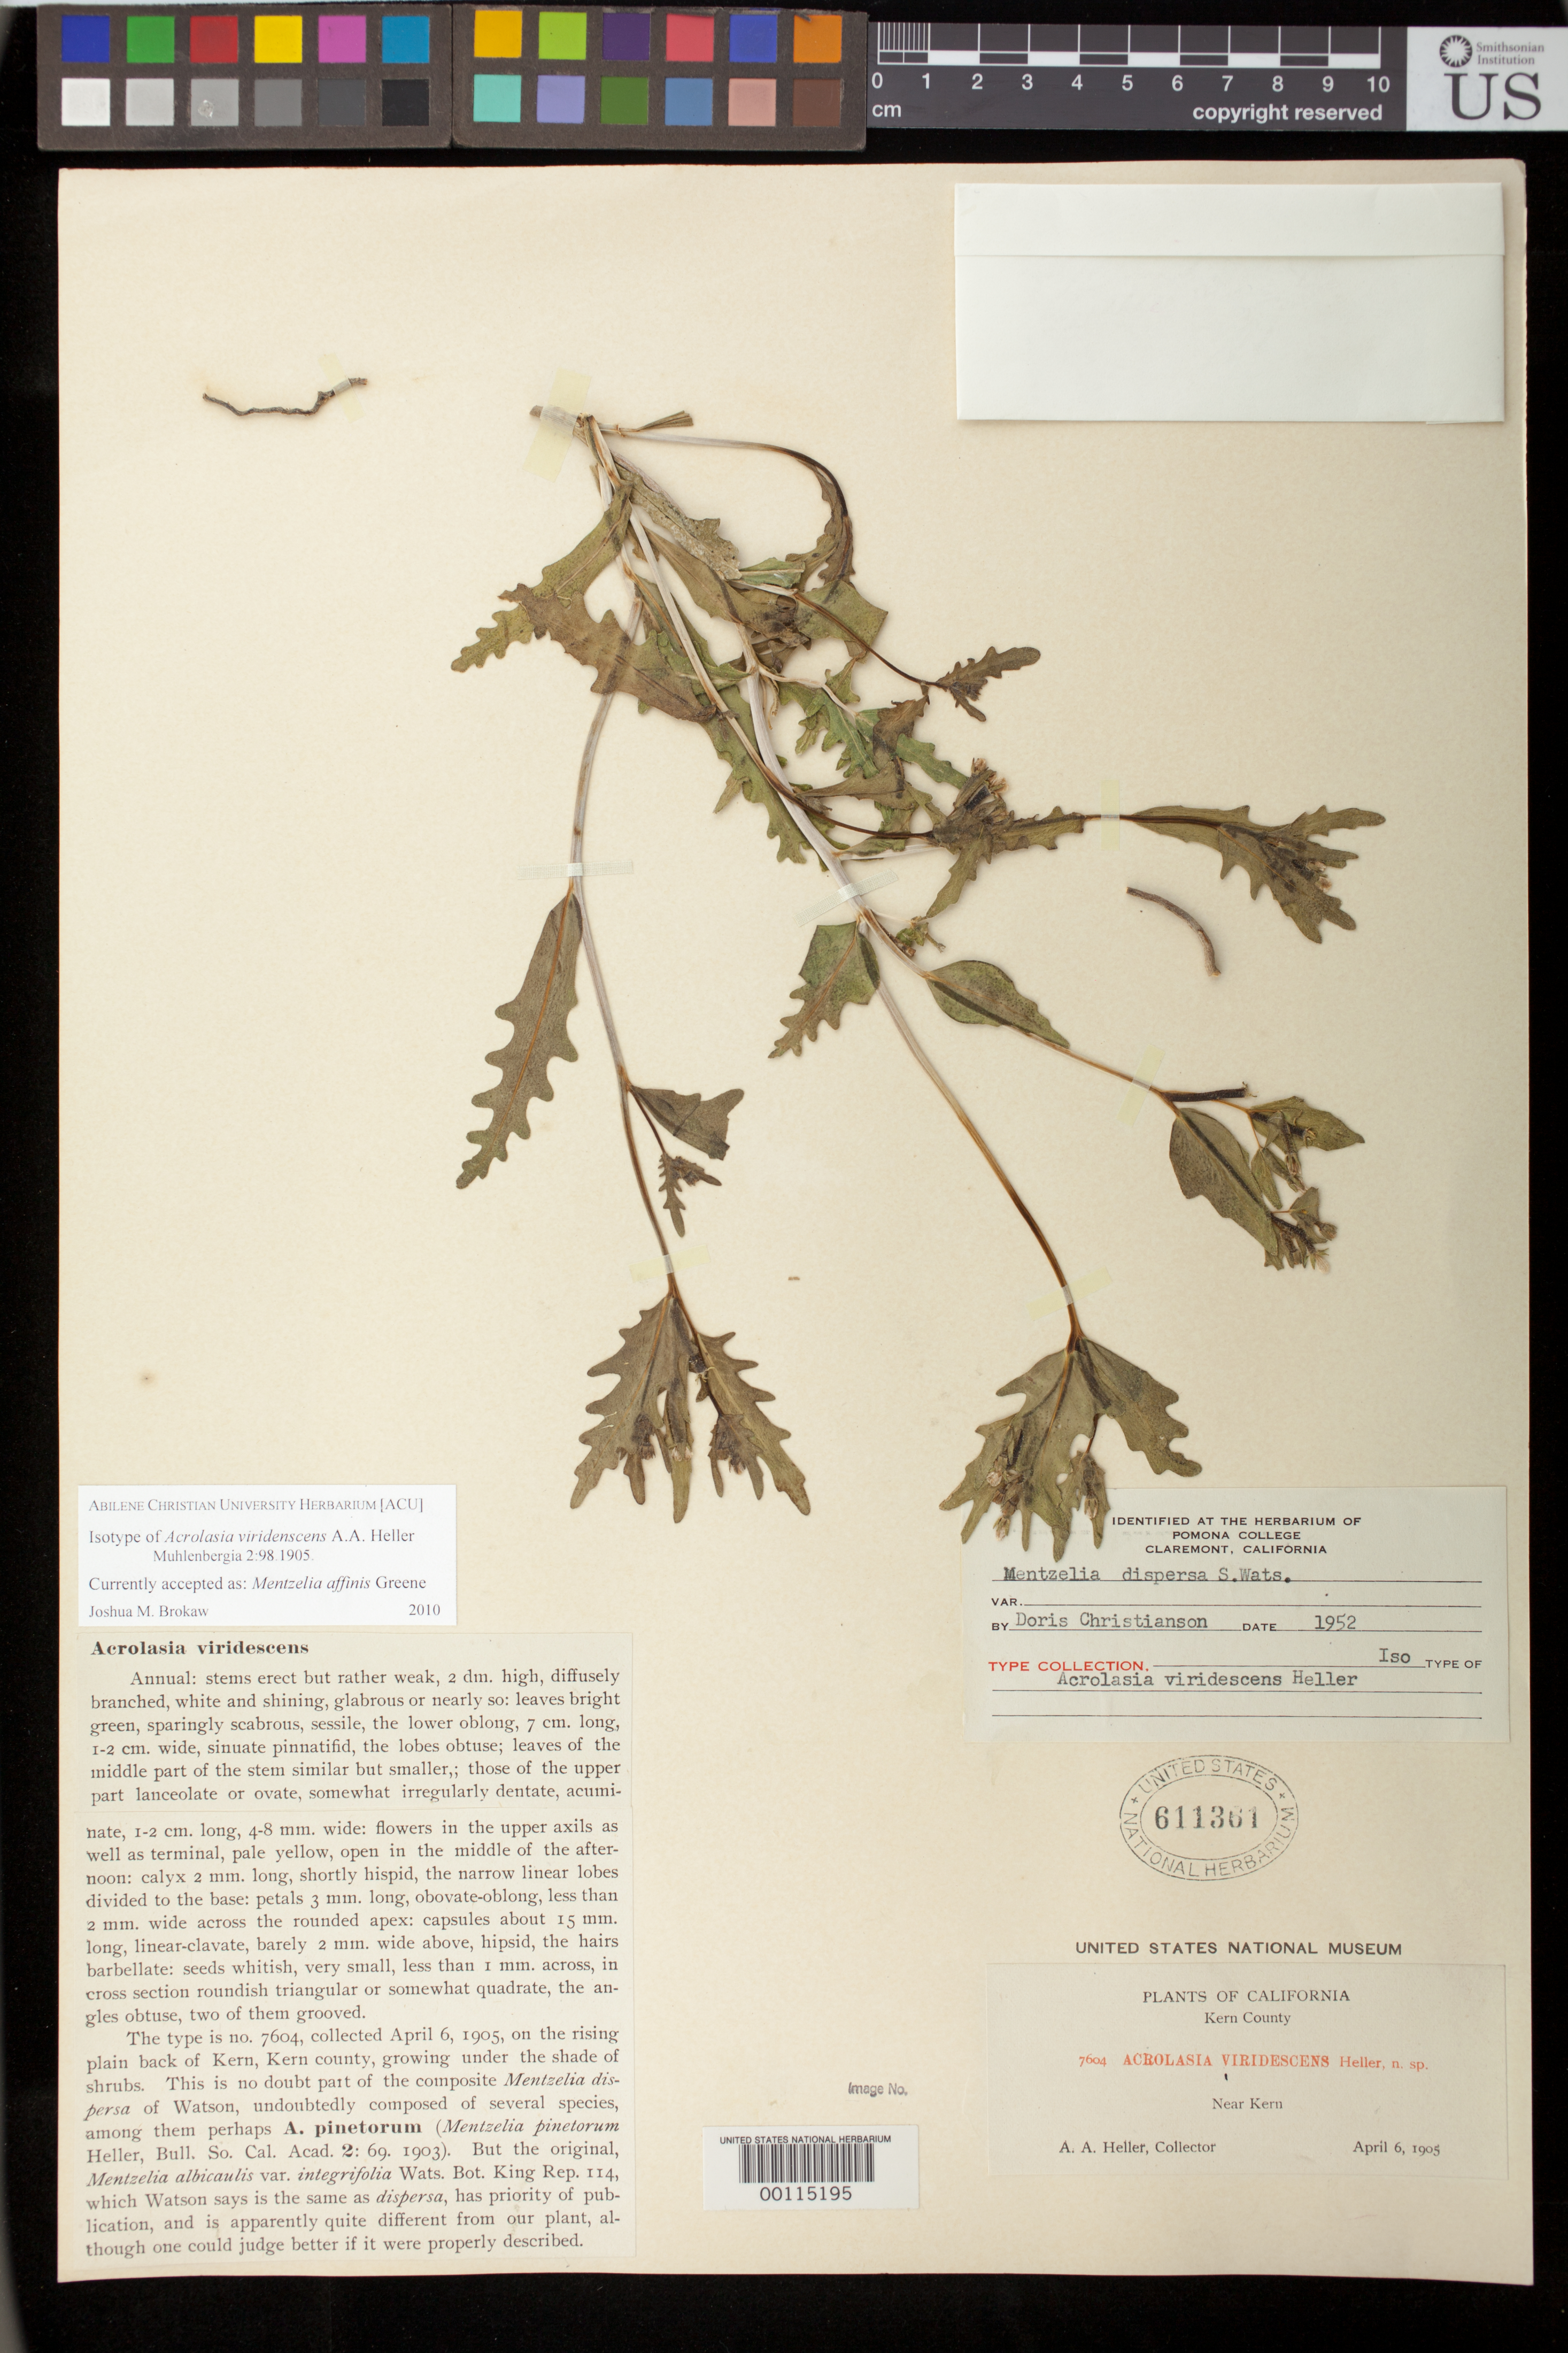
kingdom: Plantae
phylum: Tracheophyta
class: Magnoliopsida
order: Cornales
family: Loasaceae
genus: Acrolasia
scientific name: Acrolasia viridescens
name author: A. Heller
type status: Isotype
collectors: A. A. Heller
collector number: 7604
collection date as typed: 06 Apr 1905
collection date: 1905-04-06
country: United States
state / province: California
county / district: Kern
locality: Kern.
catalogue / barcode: US 611361